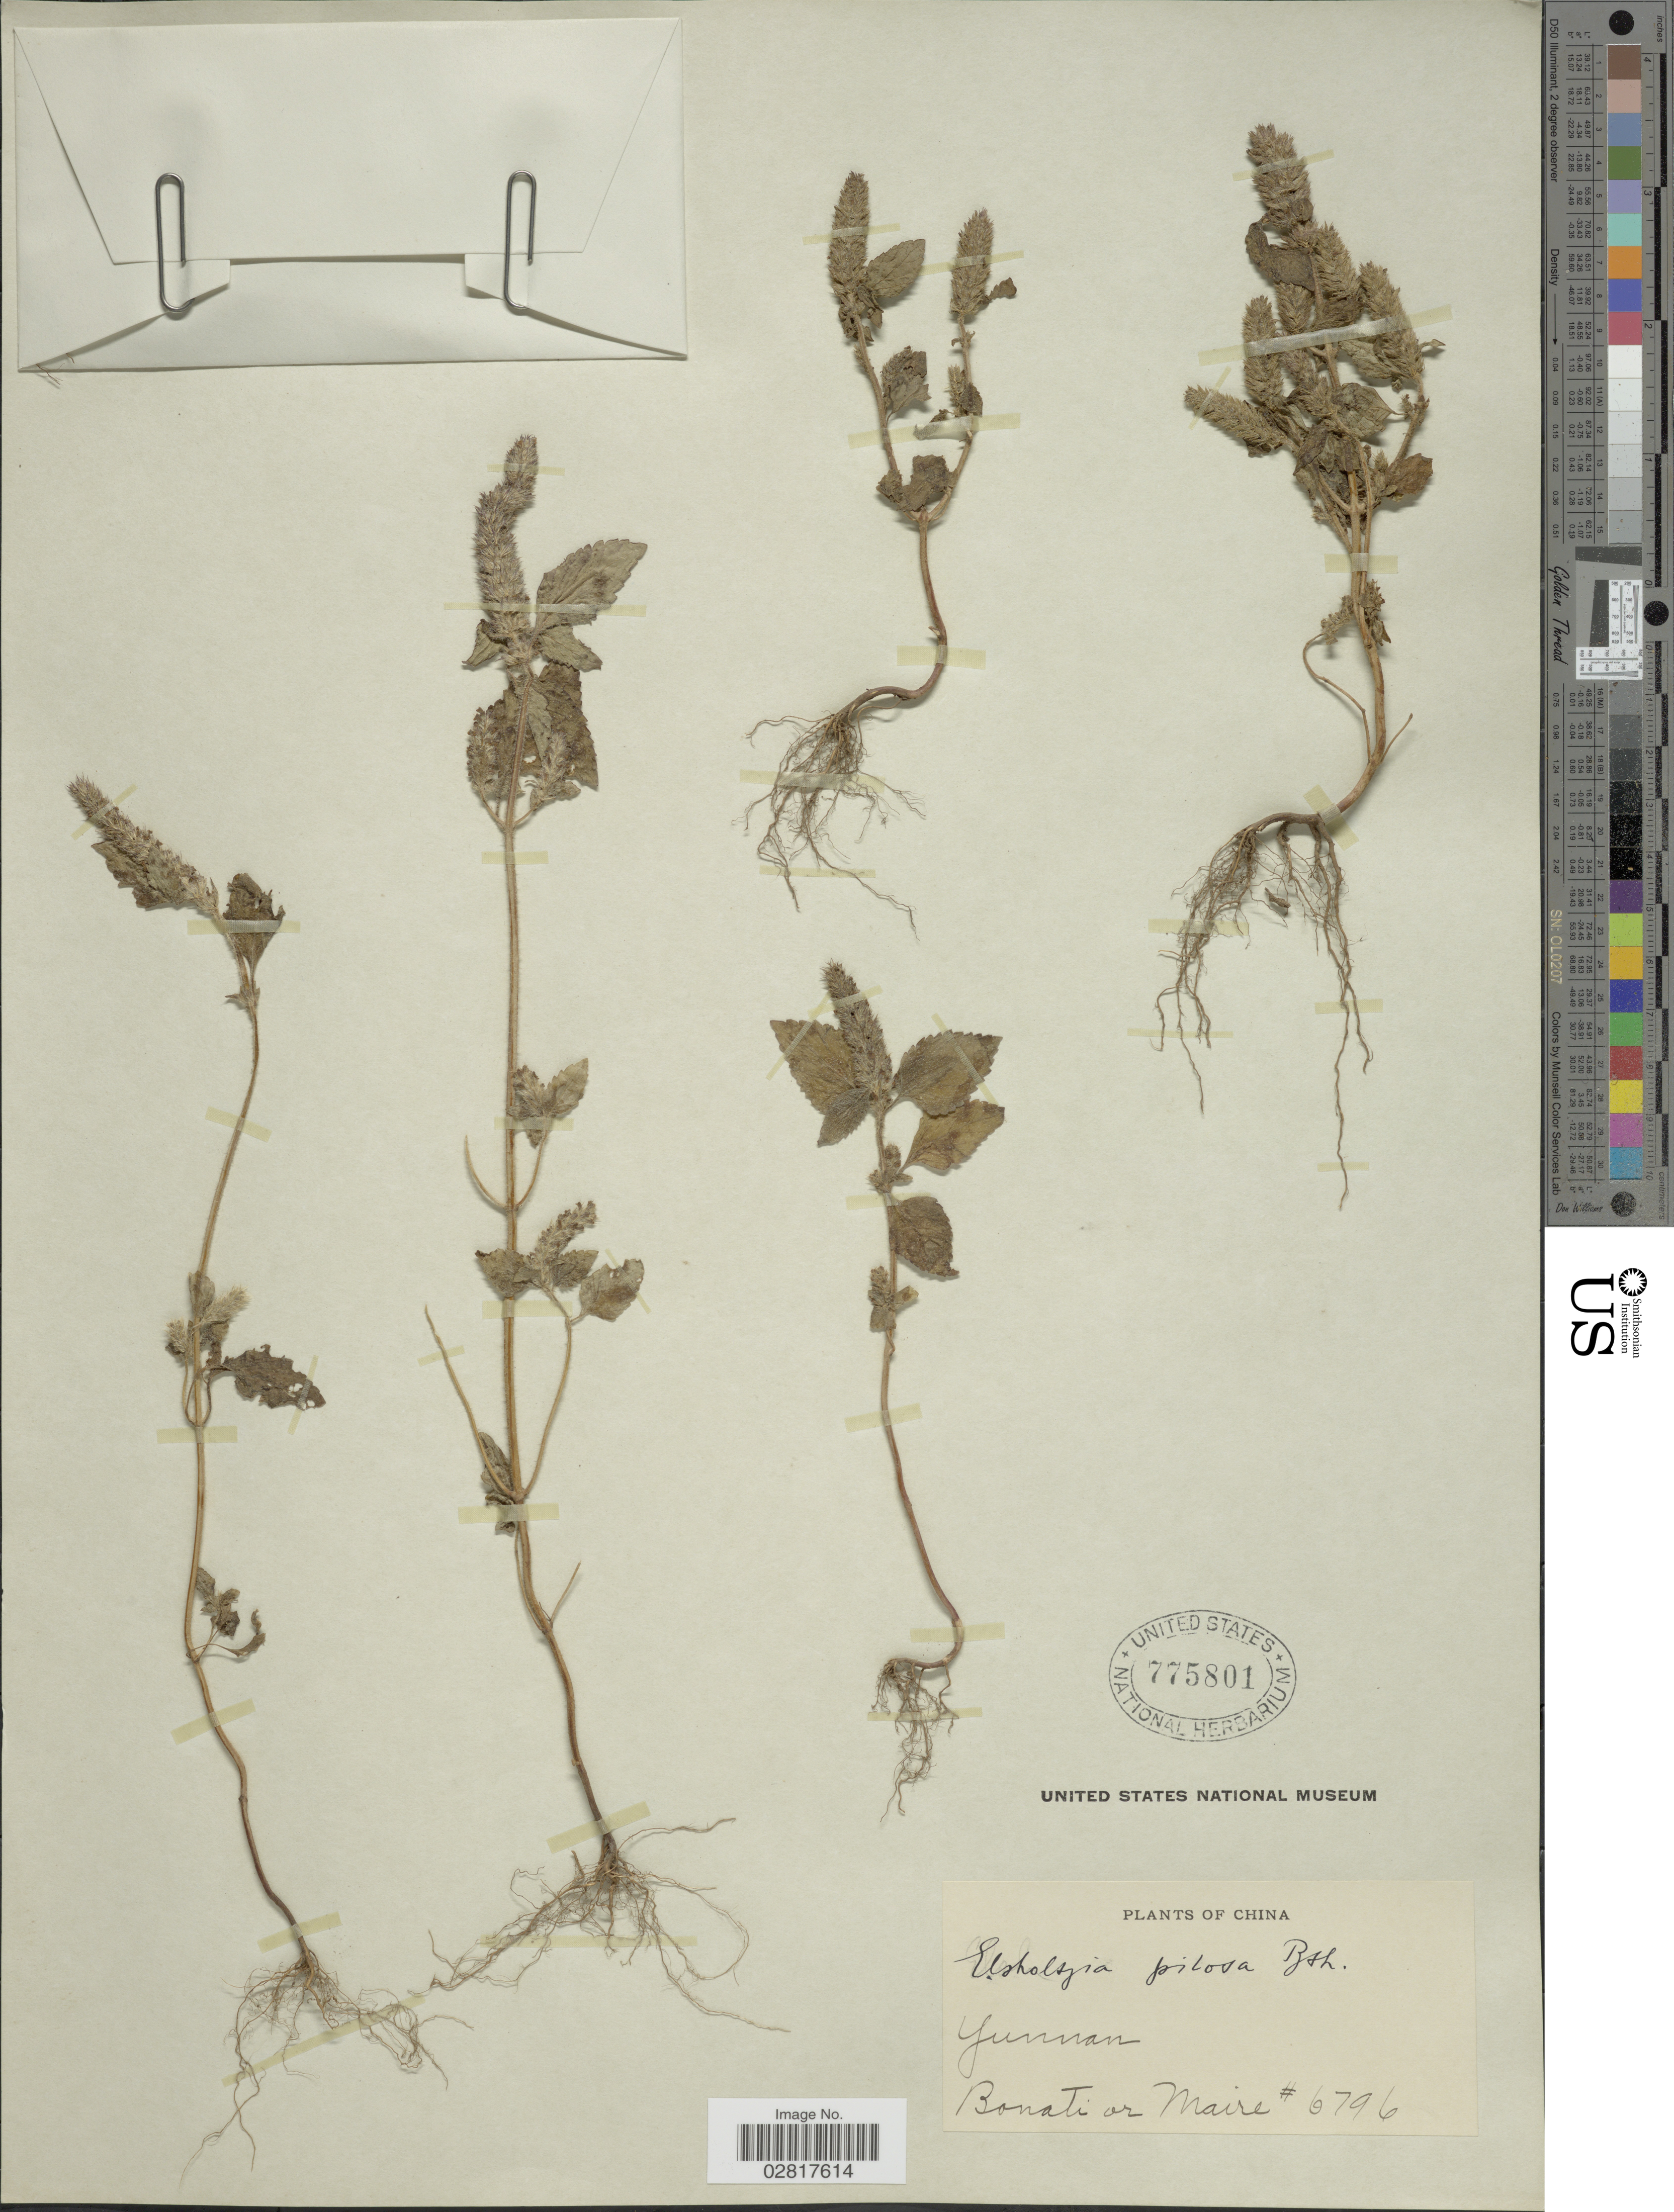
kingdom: Plantae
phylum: Tracheophyta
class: Magnoliopsida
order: Lamiales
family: Lamiaceae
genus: Elsholtzia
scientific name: Elsholtzia pilosa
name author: (Benth.) Benth.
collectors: B. Marie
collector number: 6796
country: China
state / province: Yunnan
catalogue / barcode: US 775801